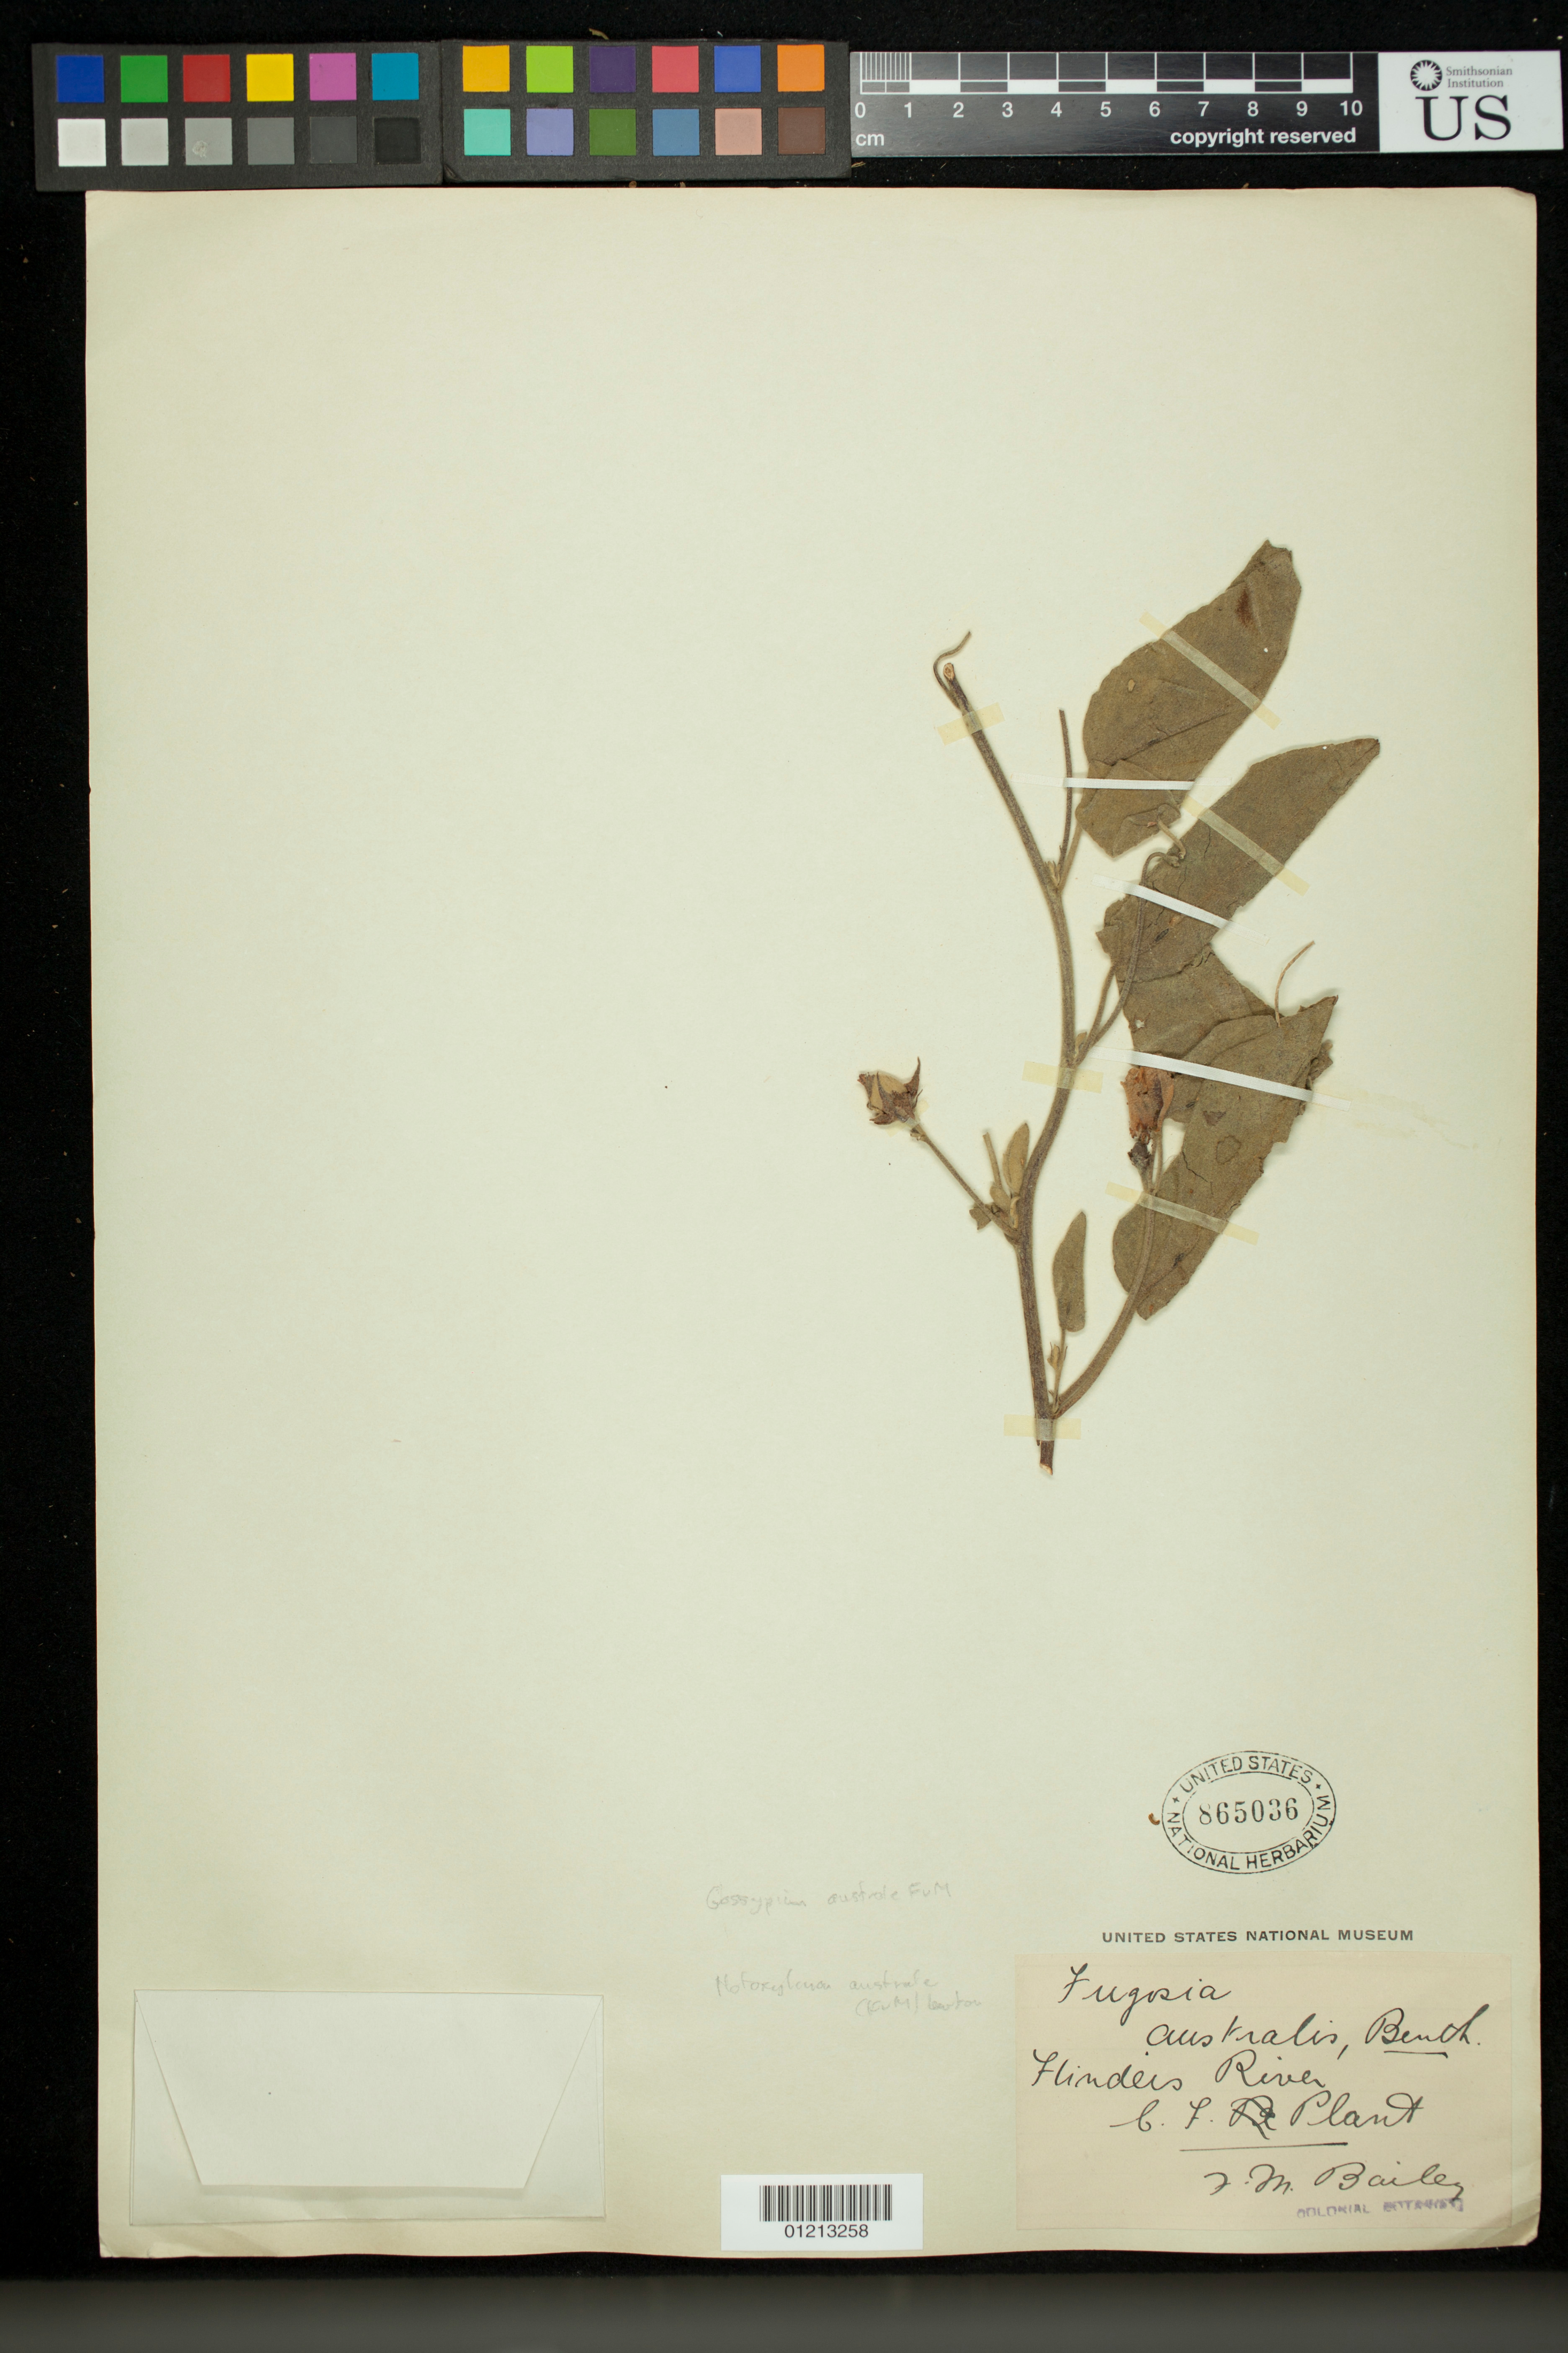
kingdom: Plantae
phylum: Tracheophyta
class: Magnoliopsida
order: Malvales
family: Malvaceae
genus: Gossypium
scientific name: Gossypium australe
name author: F. Muell.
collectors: C. F. Plant & F. M. Bailey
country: Australia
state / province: Queensland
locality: Flinders River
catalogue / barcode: US 865036